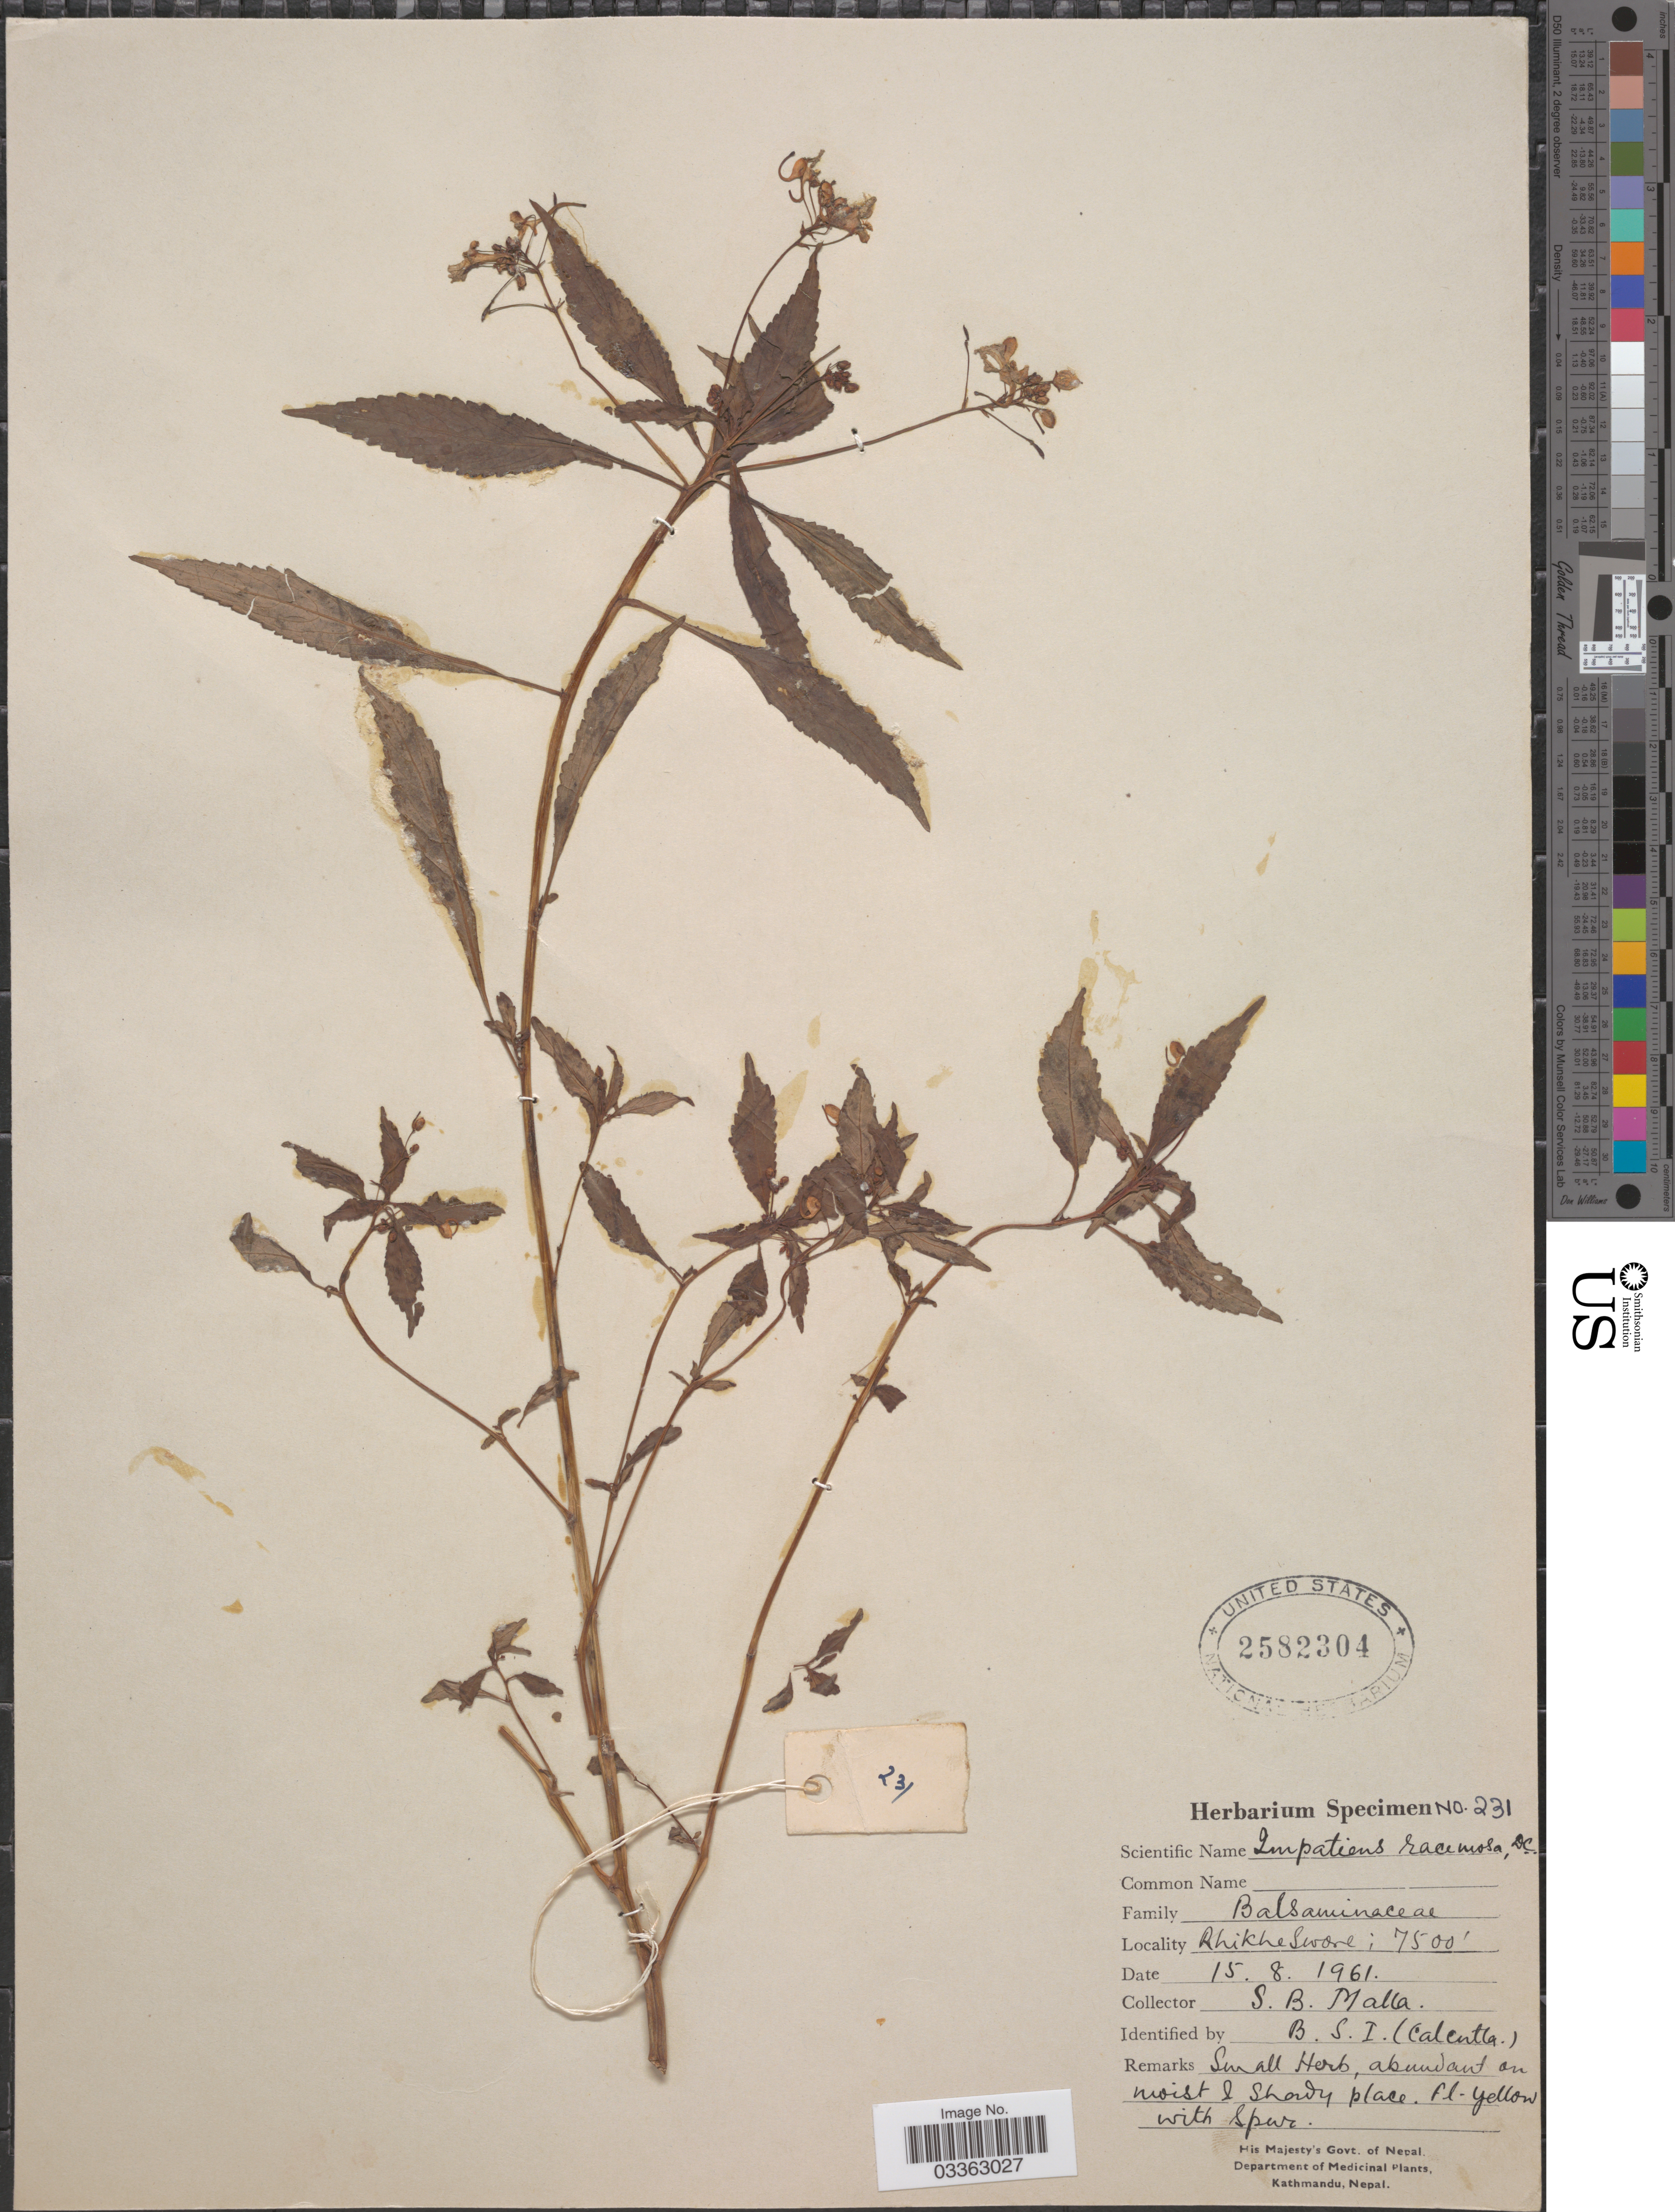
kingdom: Plantae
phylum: Tracheophyta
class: Magnoliopsida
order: Ericales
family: Balsaminaceae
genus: Impatiens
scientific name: Impatiens racemosa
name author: DC.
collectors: S. Malla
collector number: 231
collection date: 1961-08-15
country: Nepal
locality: Rhikheswore [interpreted].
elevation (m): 2286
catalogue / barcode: US 2582304